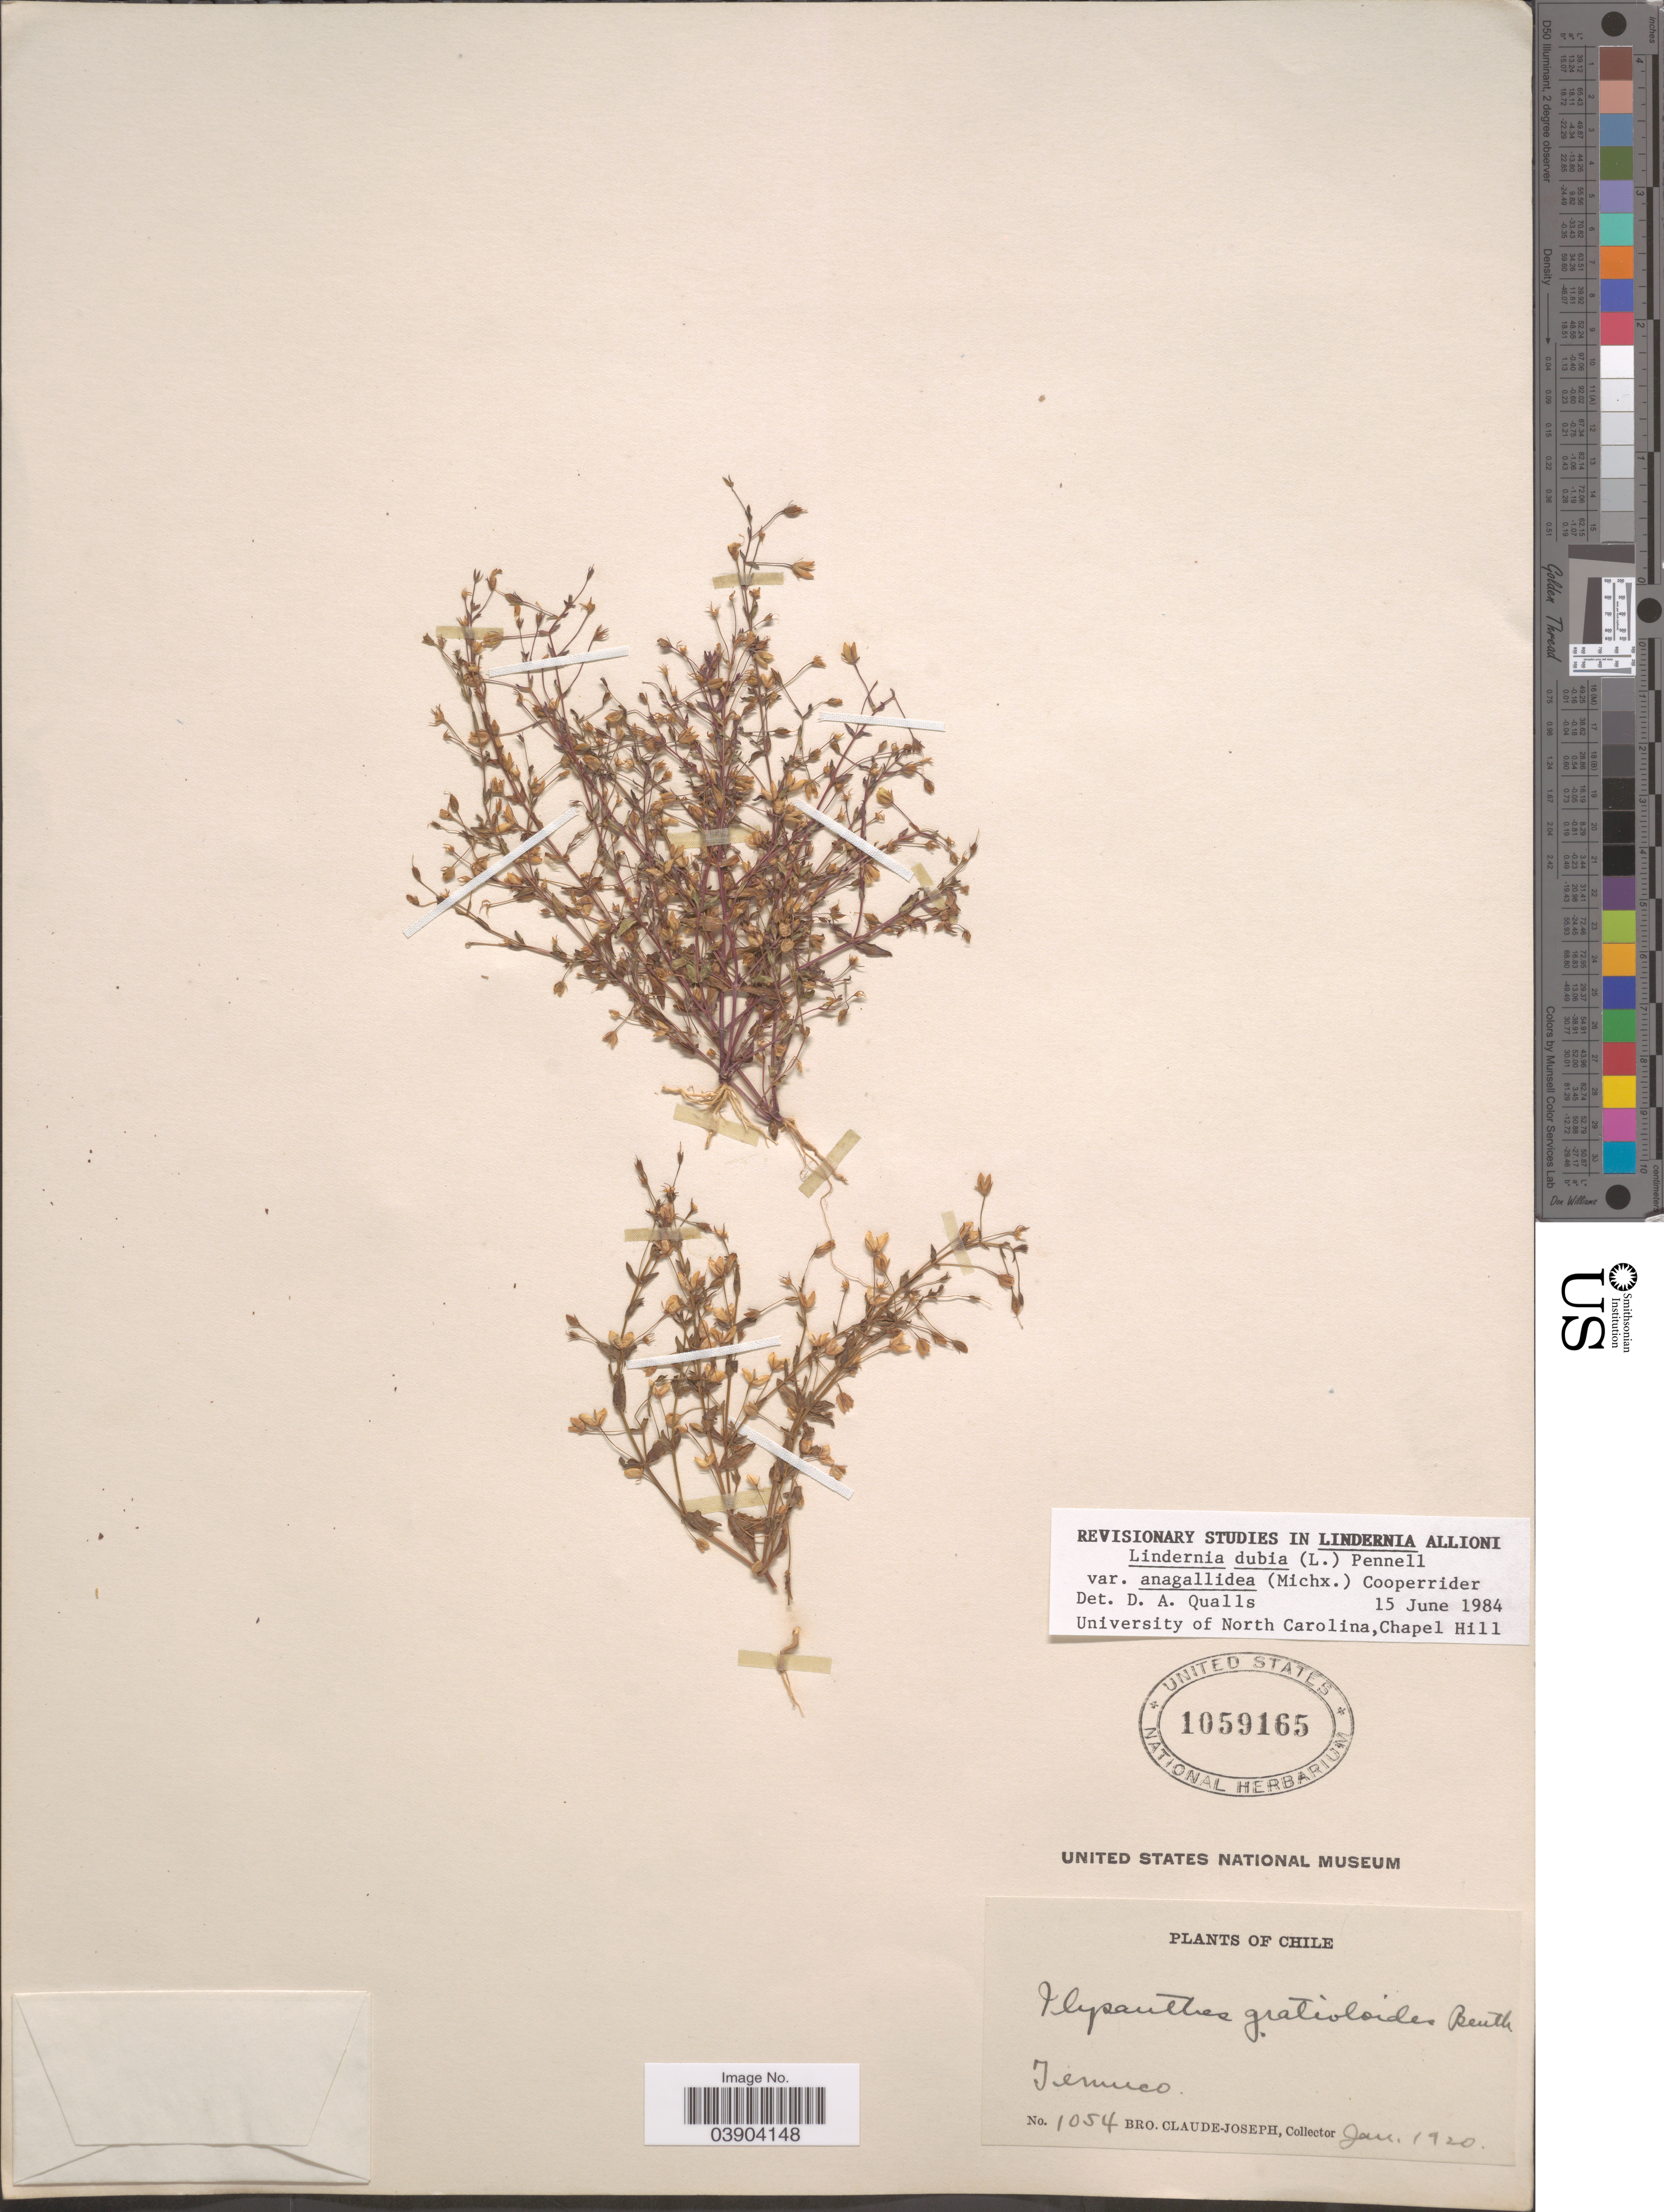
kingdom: Plantae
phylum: Tracheophyta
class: Magnoliopsida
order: Lamiales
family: Linderniaceae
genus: Lindernia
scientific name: Lindernia dubia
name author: (L.) Pennell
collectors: Bro. Claude-Joseph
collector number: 1054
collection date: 1920-01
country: Chile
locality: Temuco.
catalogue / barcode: US 1059165